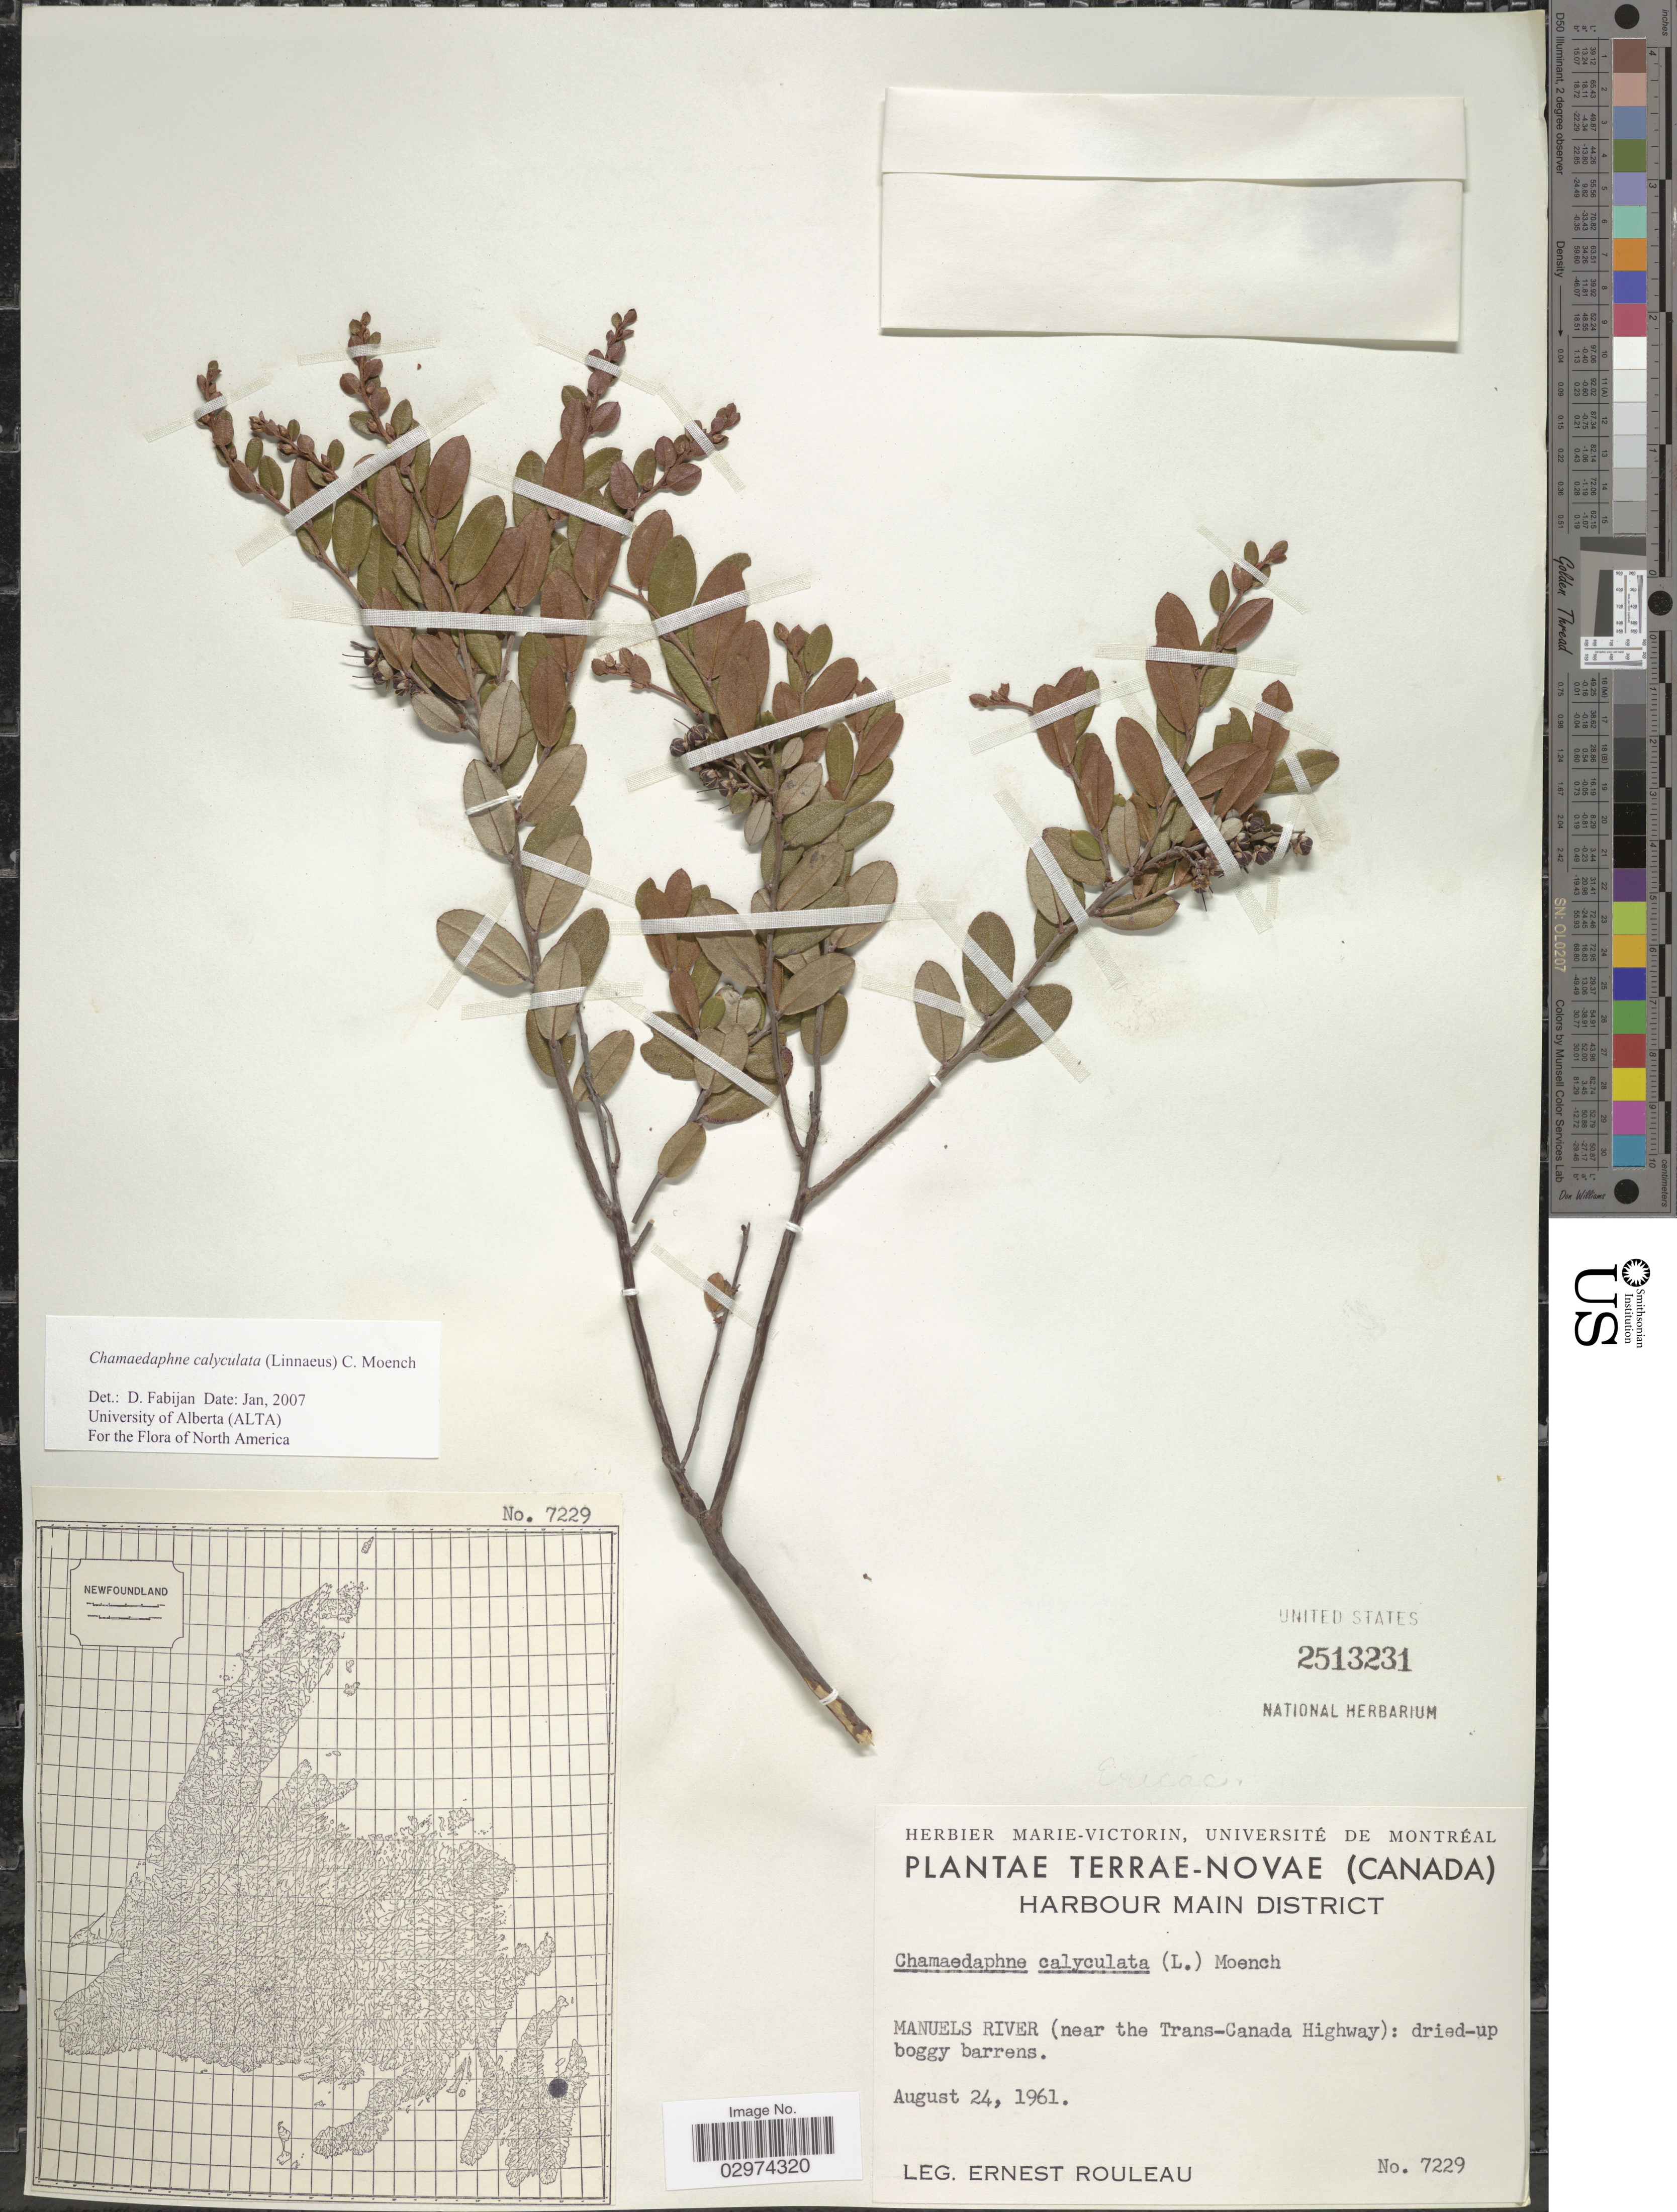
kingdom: Plantae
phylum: Tracheophyta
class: Magnoliopsida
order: Ericales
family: Ericaceae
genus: Chamaedaphne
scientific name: Chamaedaphne calyculata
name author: (L.) Moench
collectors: J. Rouleau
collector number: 7229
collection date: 1961-08-24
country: Canada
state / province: Newfoundland and Labrador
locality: Terrae-Novae. Harbour Main District. Manuels River (near the Trans-Canada Highway).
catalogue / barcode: US 2513231